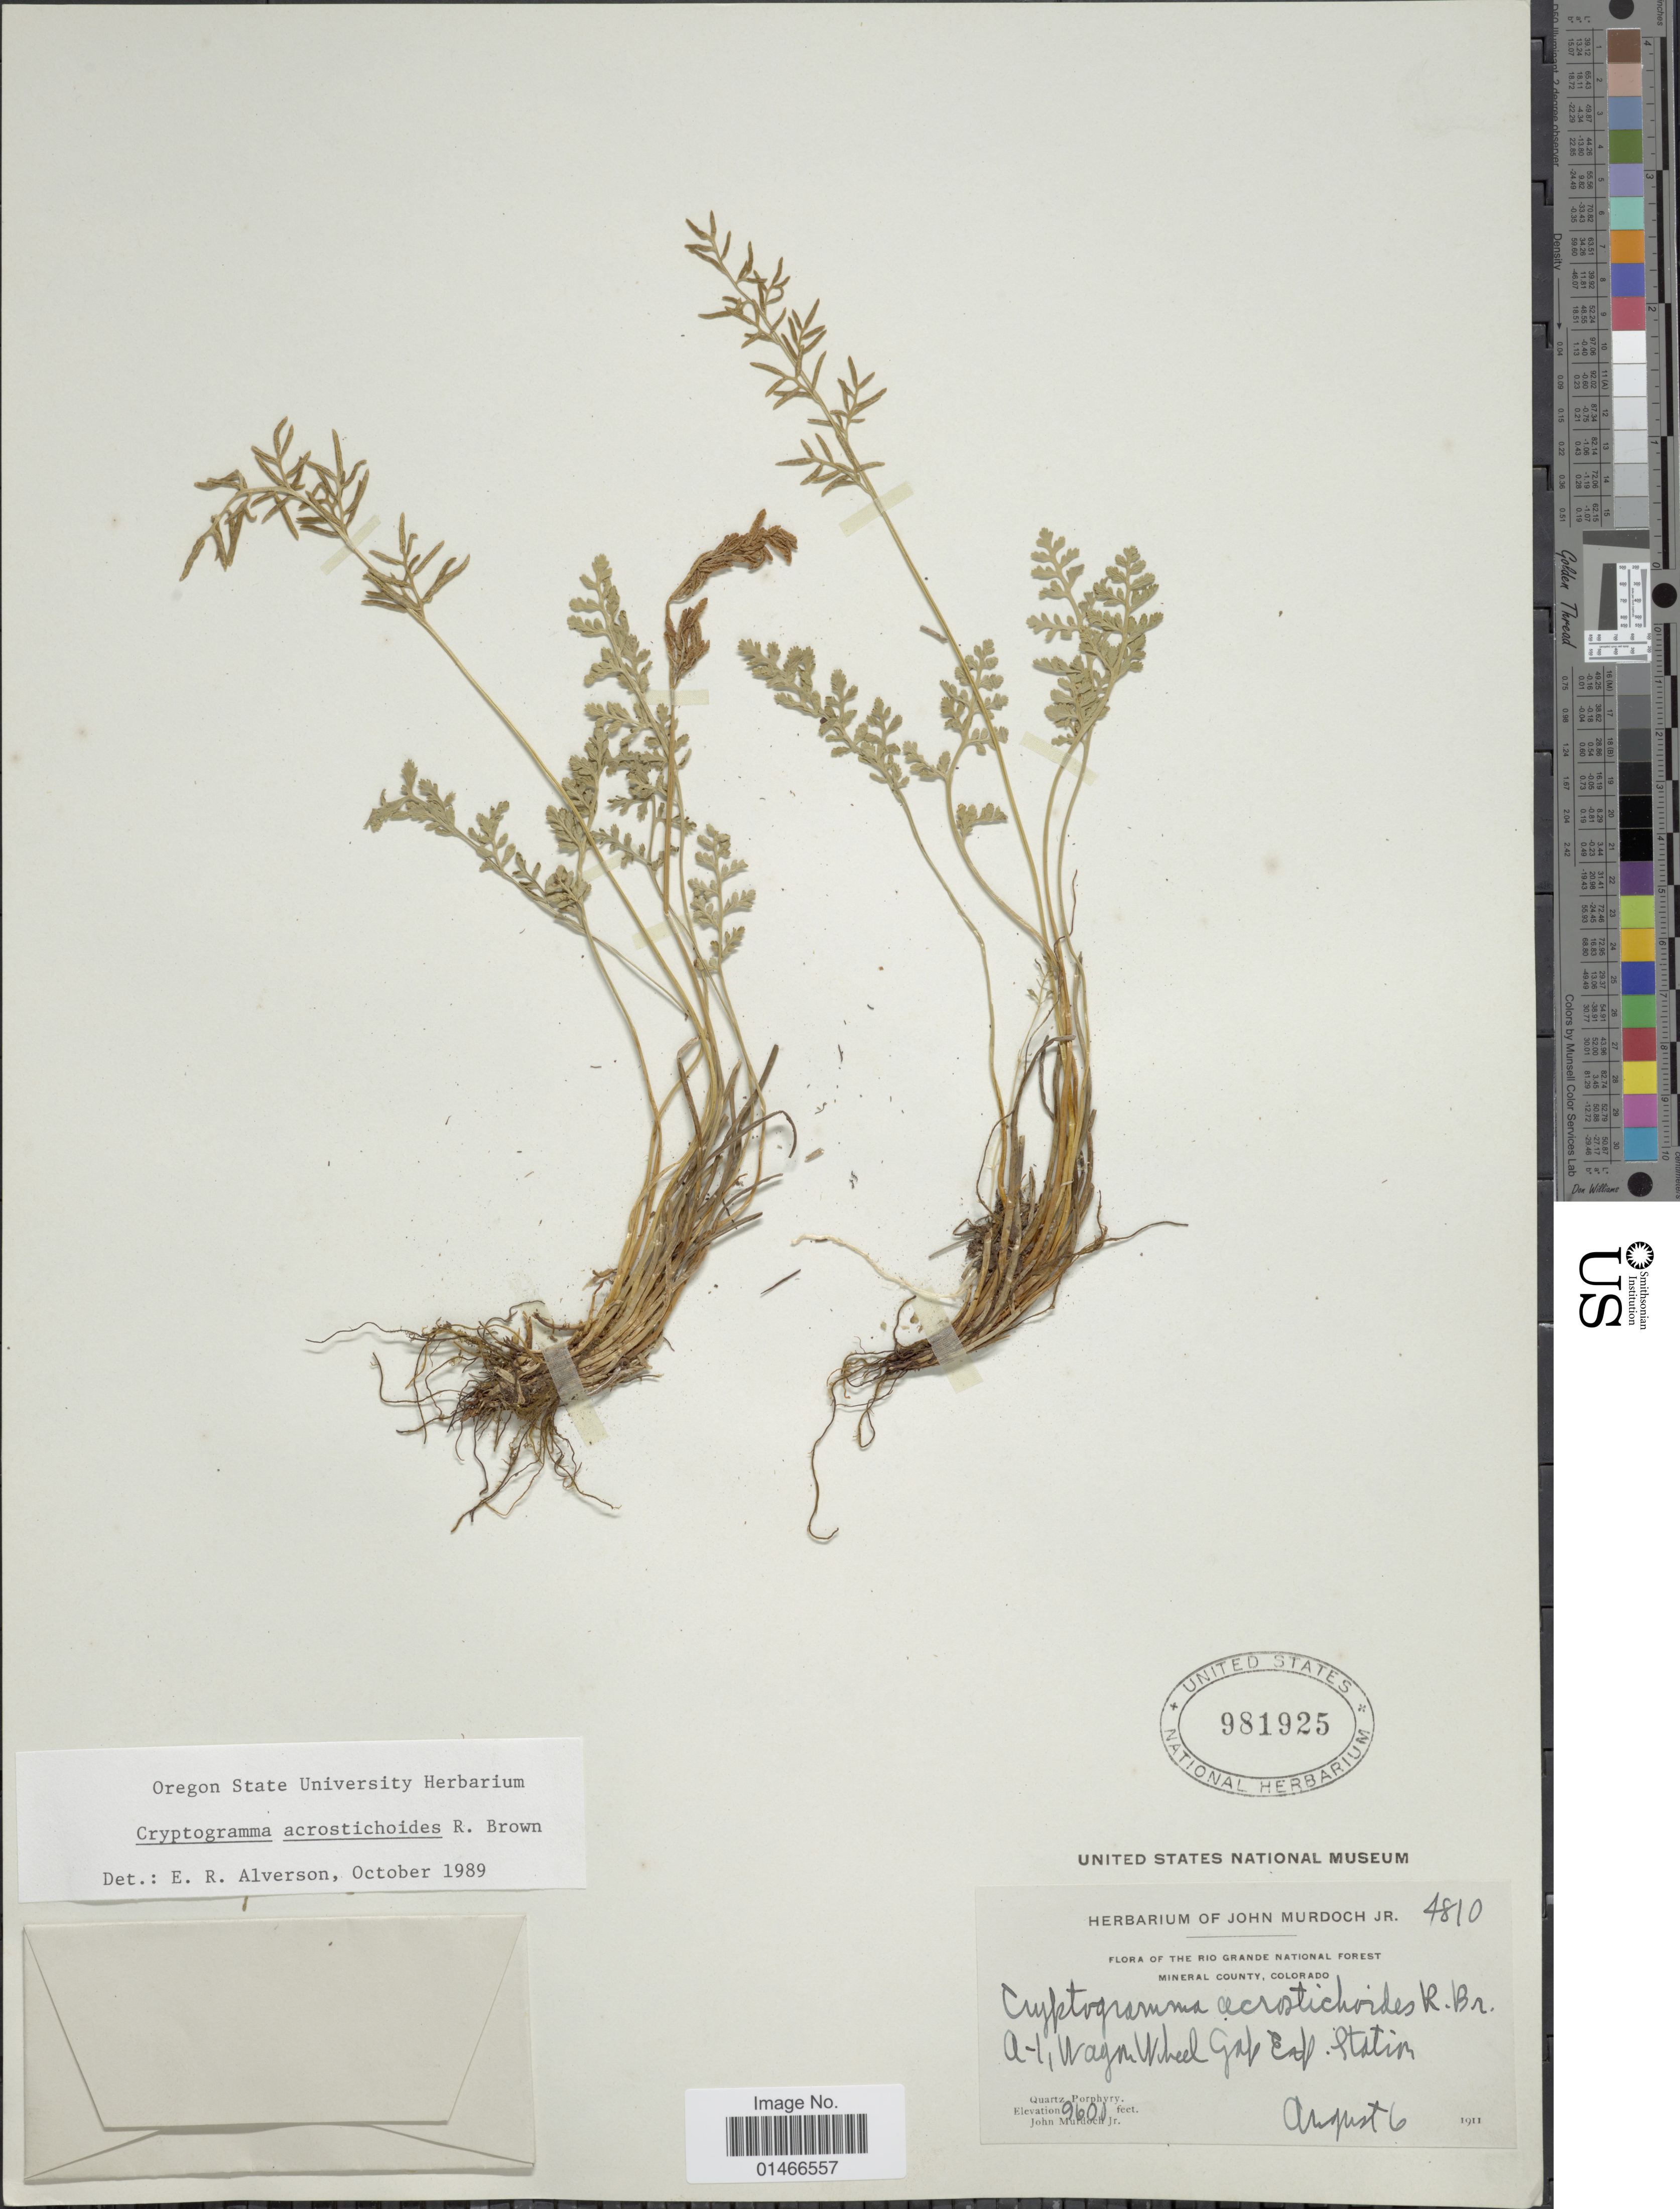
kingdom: Plantae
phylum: Tracheophyta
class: Polypodiopsida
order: Polypodiales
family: Pteridaceae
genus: Cryptogramma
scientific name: Cryptogramma acrostichoides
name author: R. Br.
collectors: J. Murdoch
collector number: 4810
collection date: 1911-08-06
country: United States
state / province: Colorado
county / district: Mineral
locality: The Rio Grande National Forest Mineral County. A-1 Wagon Wheel Gulp Exp. Station.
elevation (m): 2926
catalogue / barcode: US 981925